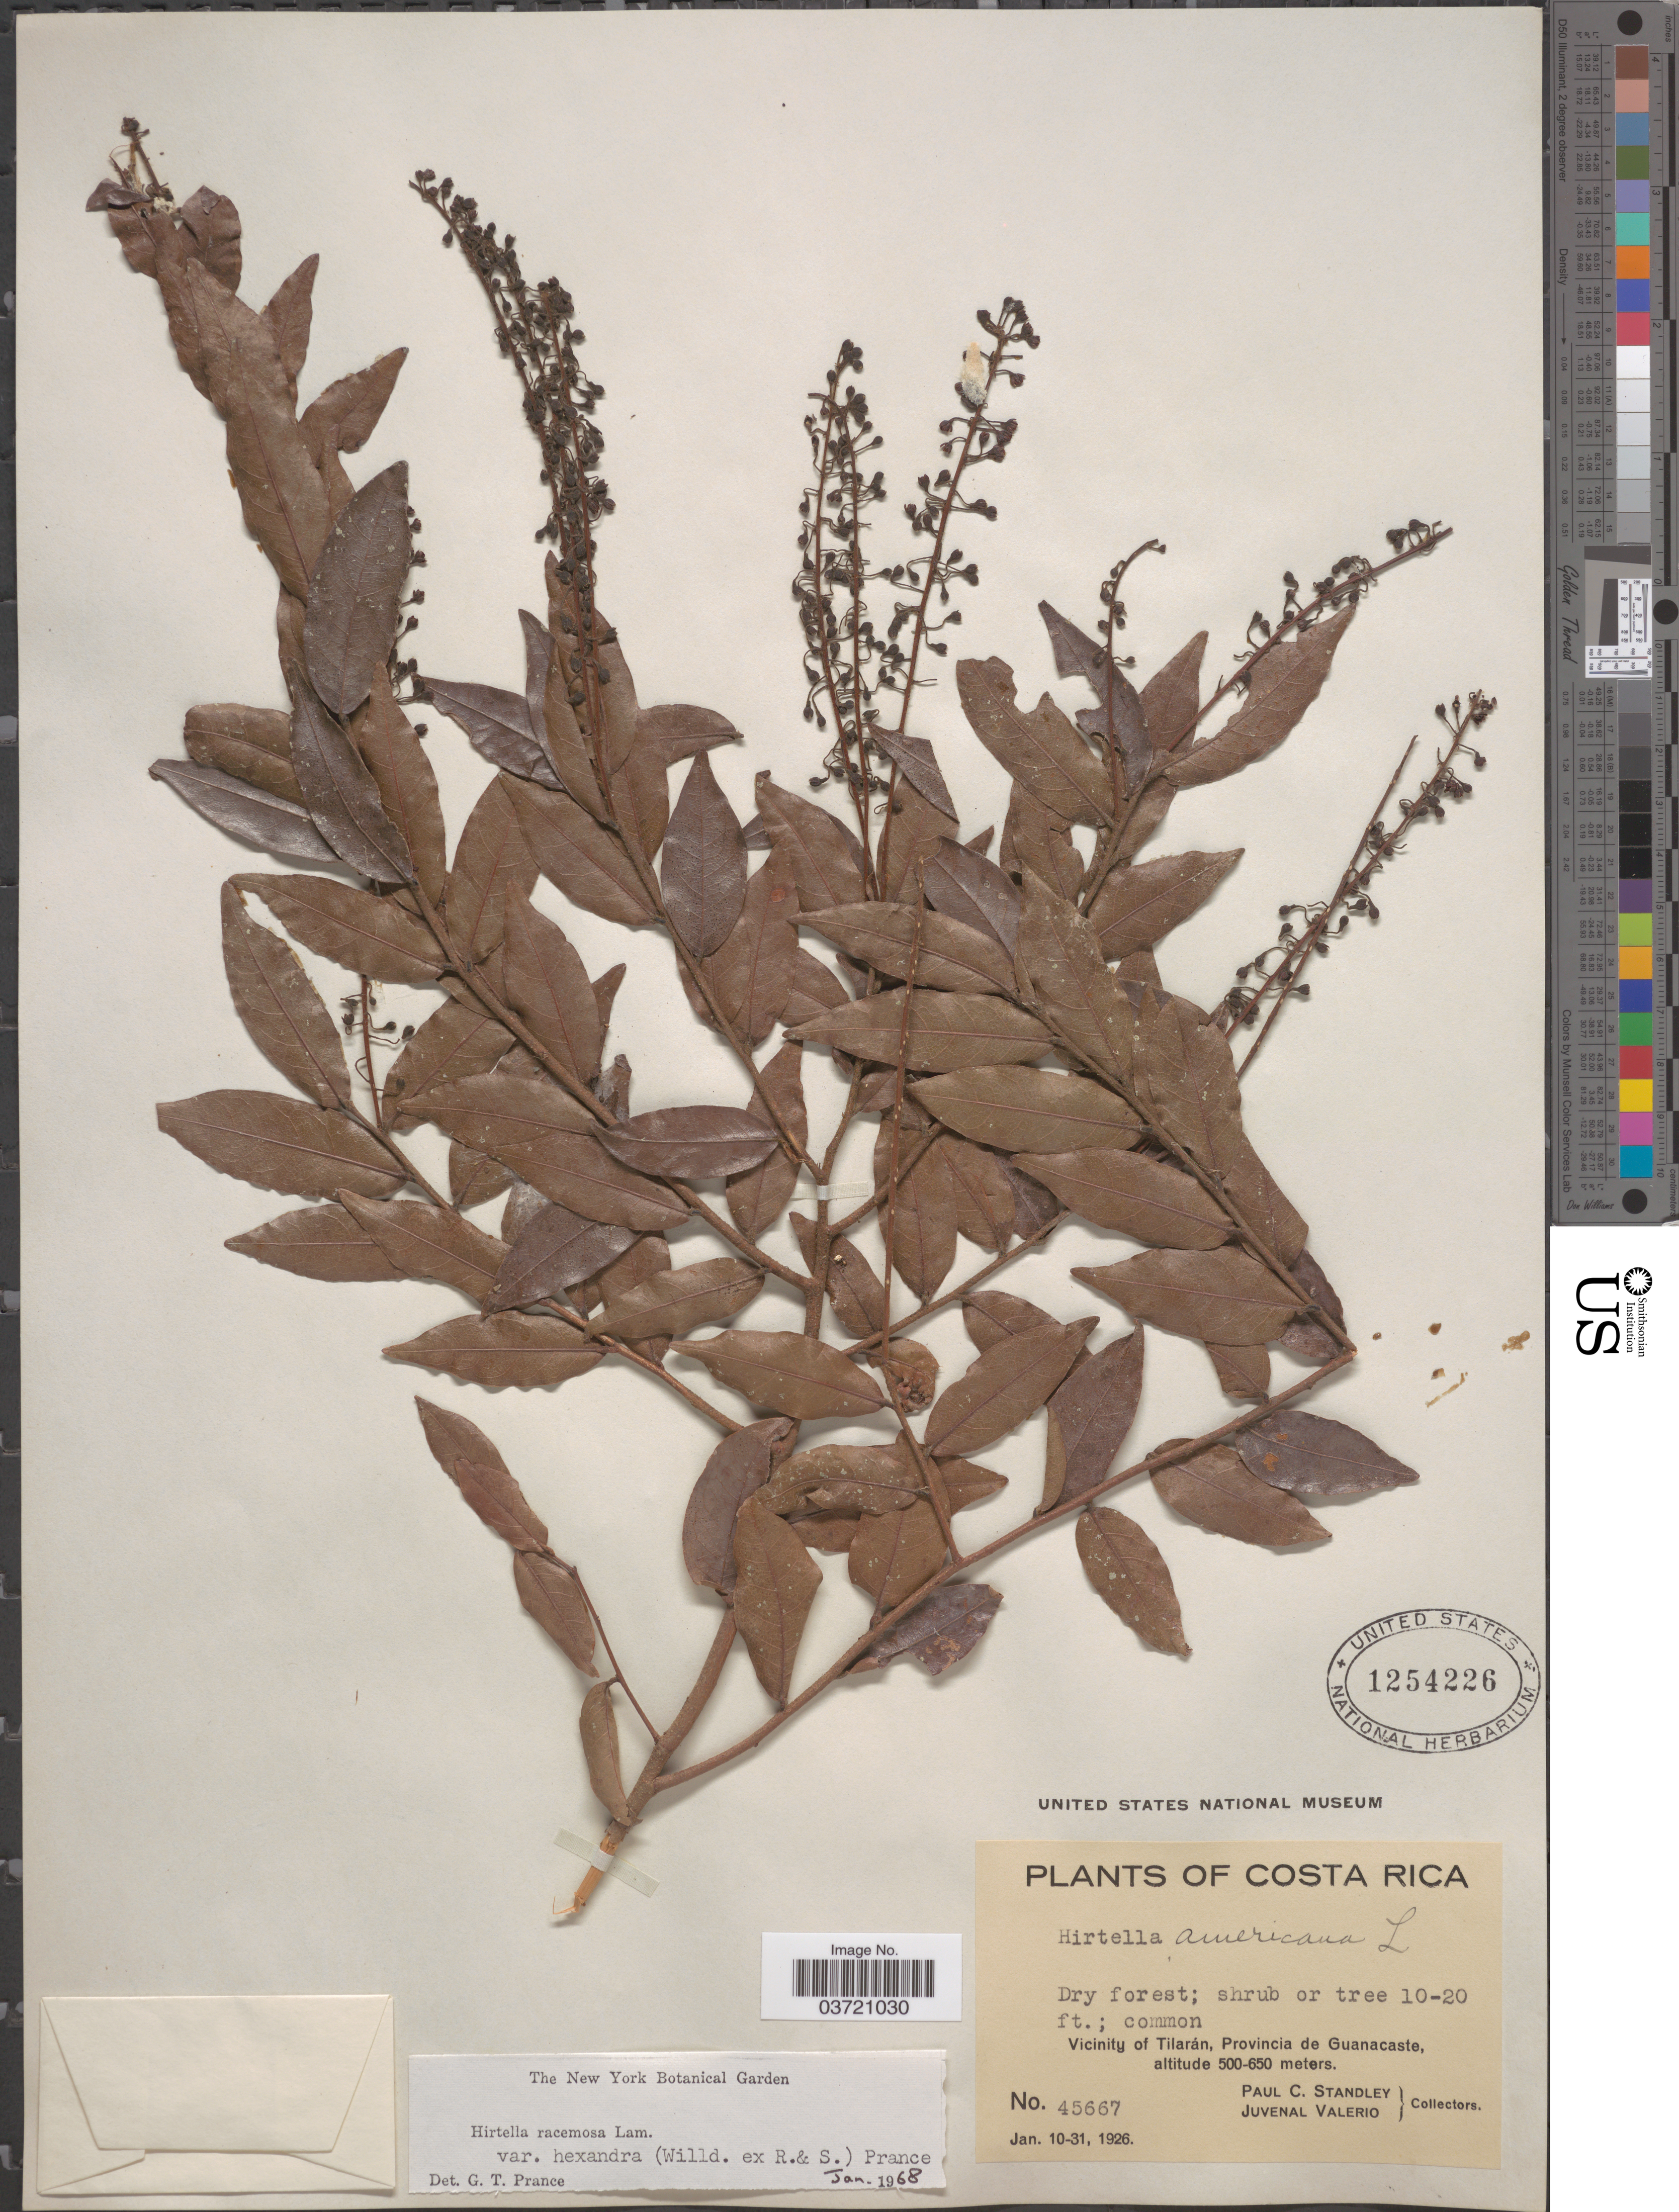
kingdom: Plantae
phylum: Tracheophyta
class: Magnoliopsida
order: Malpighiales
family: Chrysobalanaceae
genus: Hirtella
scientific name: Hirtella racemosa var. hexandra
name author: (Willd. ex Roem. & Schult.) Prance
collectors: P. C. Standley & J. Valerio R.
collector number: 45667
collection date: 1926-01-10/1926-01-31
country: Costa Rica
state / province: Guanacaste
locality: Vicinity of Tilarán.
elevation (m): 500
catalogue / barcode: US 1254226